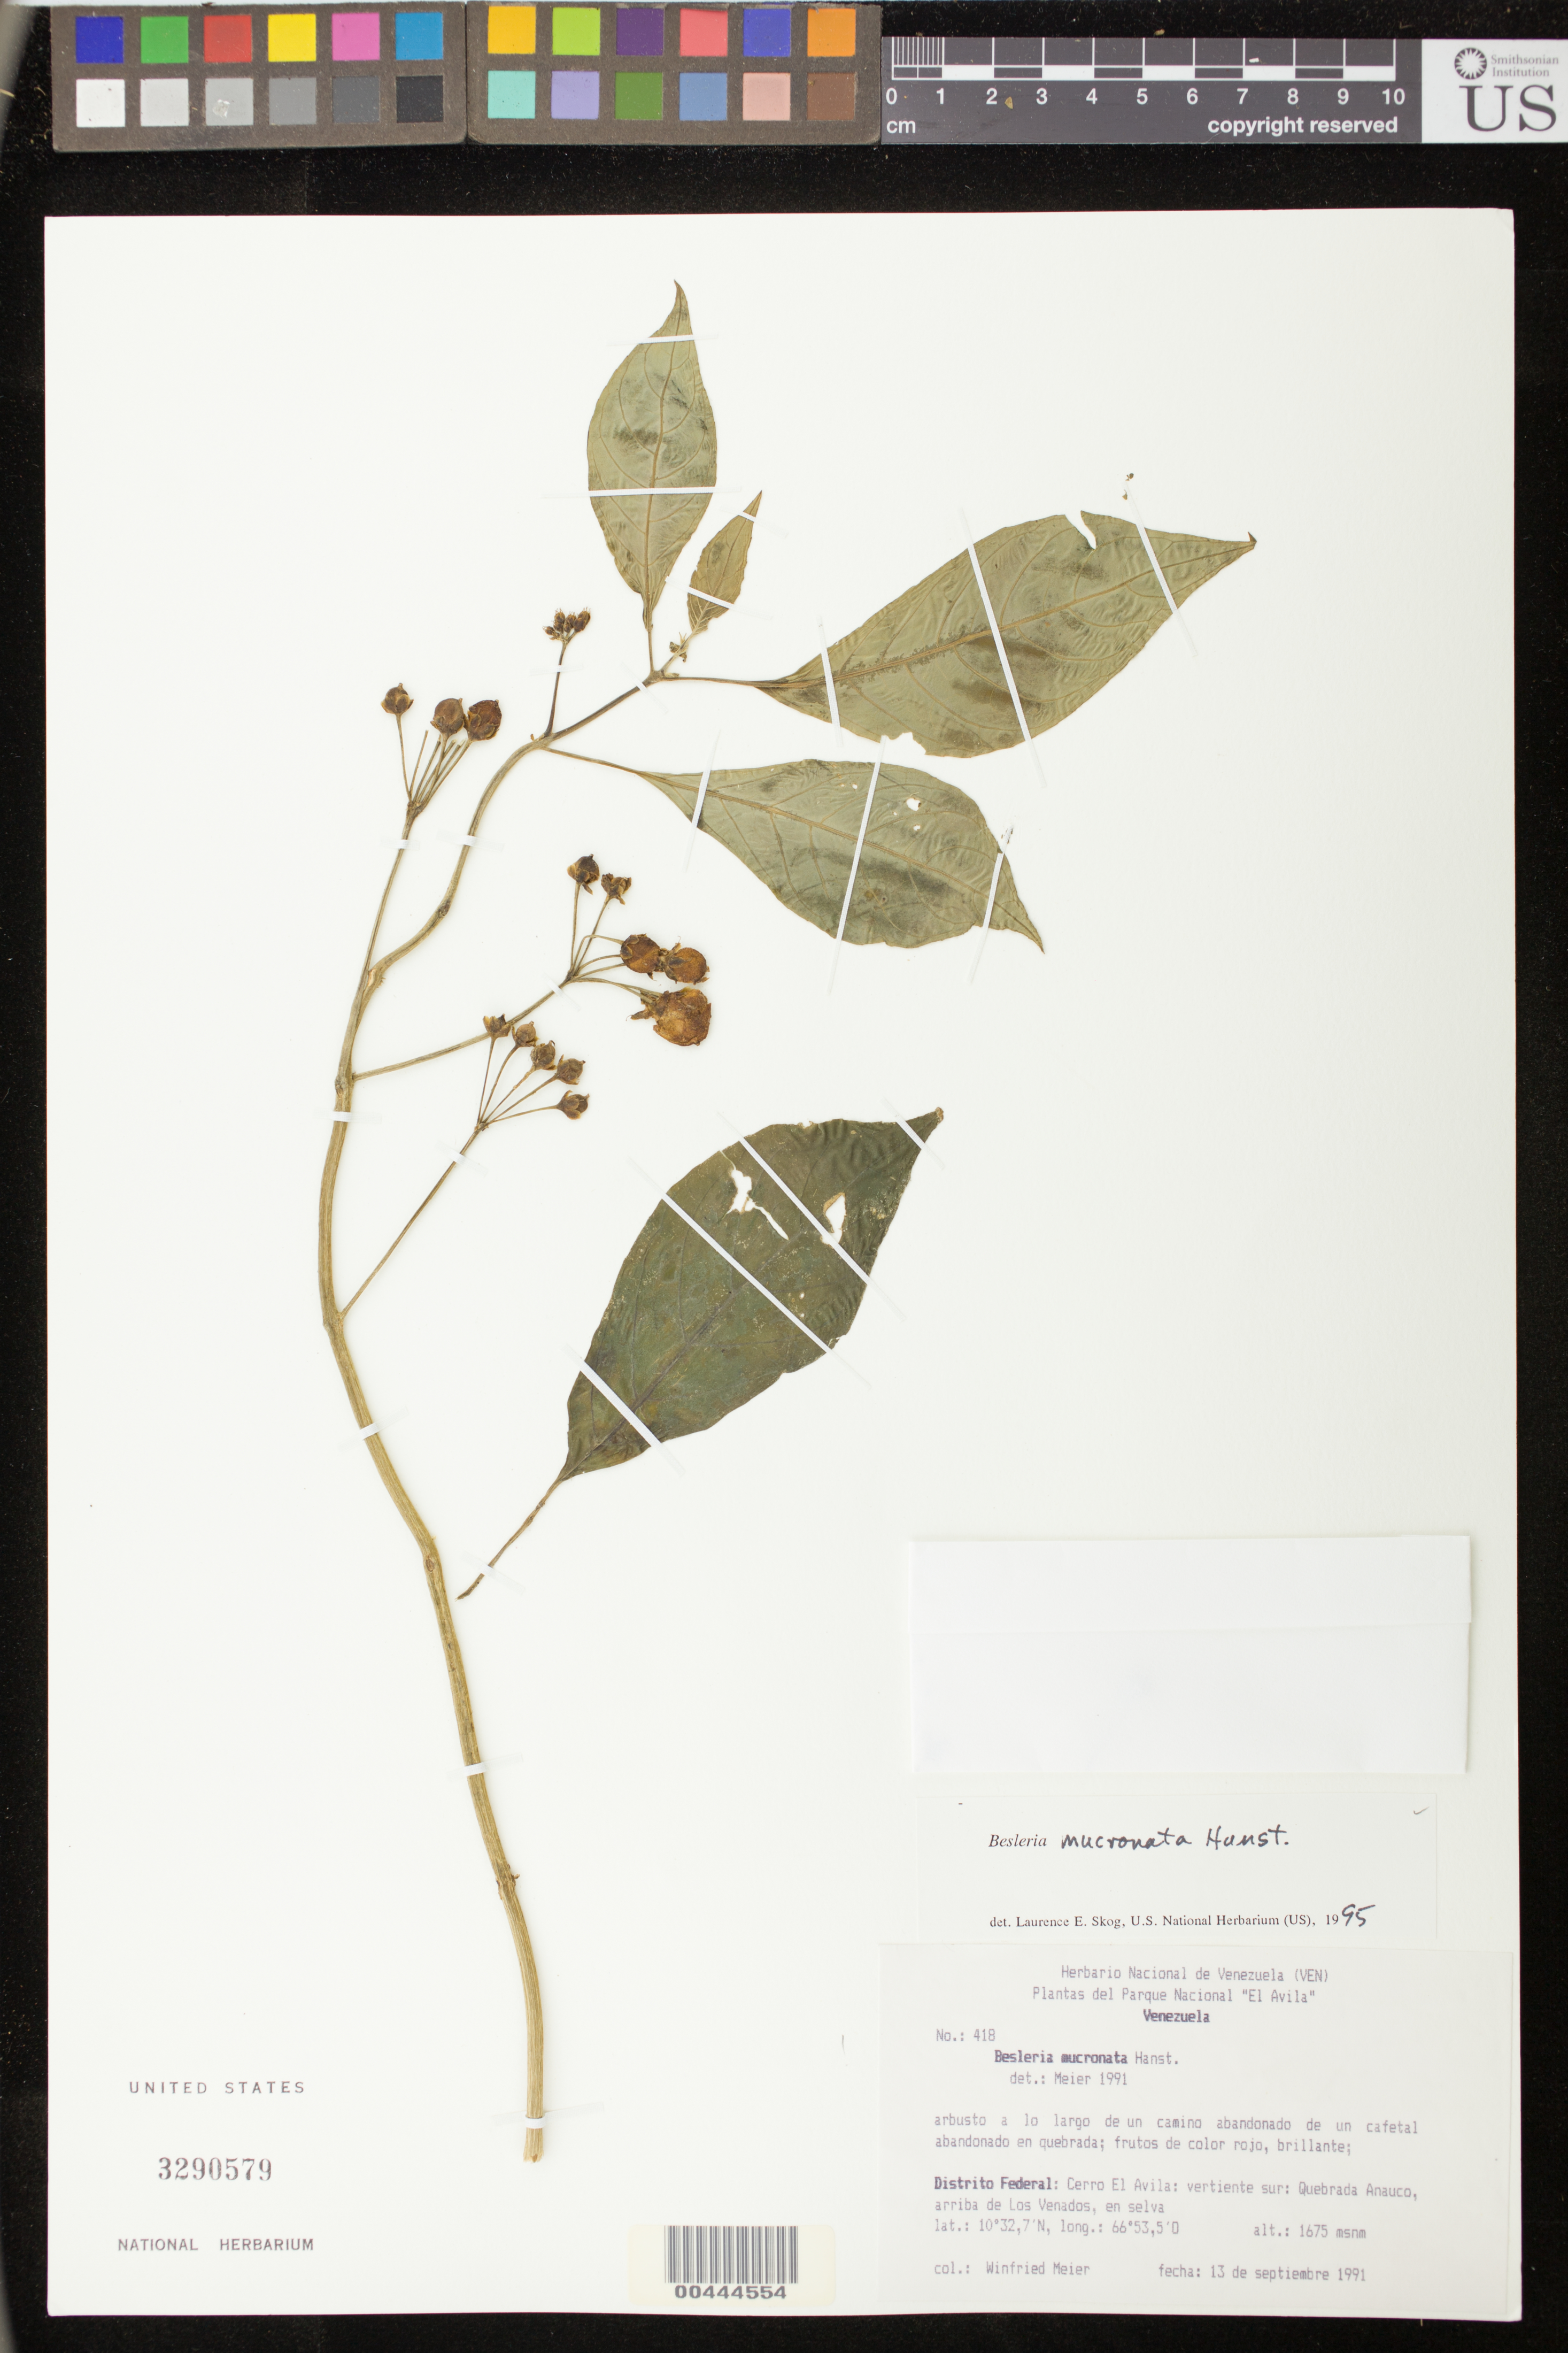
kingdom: Plantae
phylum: Tracheophyta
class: Magnoliopsida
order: Lamiales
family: Gesneriaceae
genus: Besleria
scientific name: Besleria mucronata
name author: Hanst.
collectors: W. Meier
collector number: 418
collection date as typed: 13 Sep 1991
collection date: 1991-09-13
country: Venezuela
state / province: Miranda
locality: Cerro el Avila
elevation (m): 1675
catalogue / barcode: US 3290579